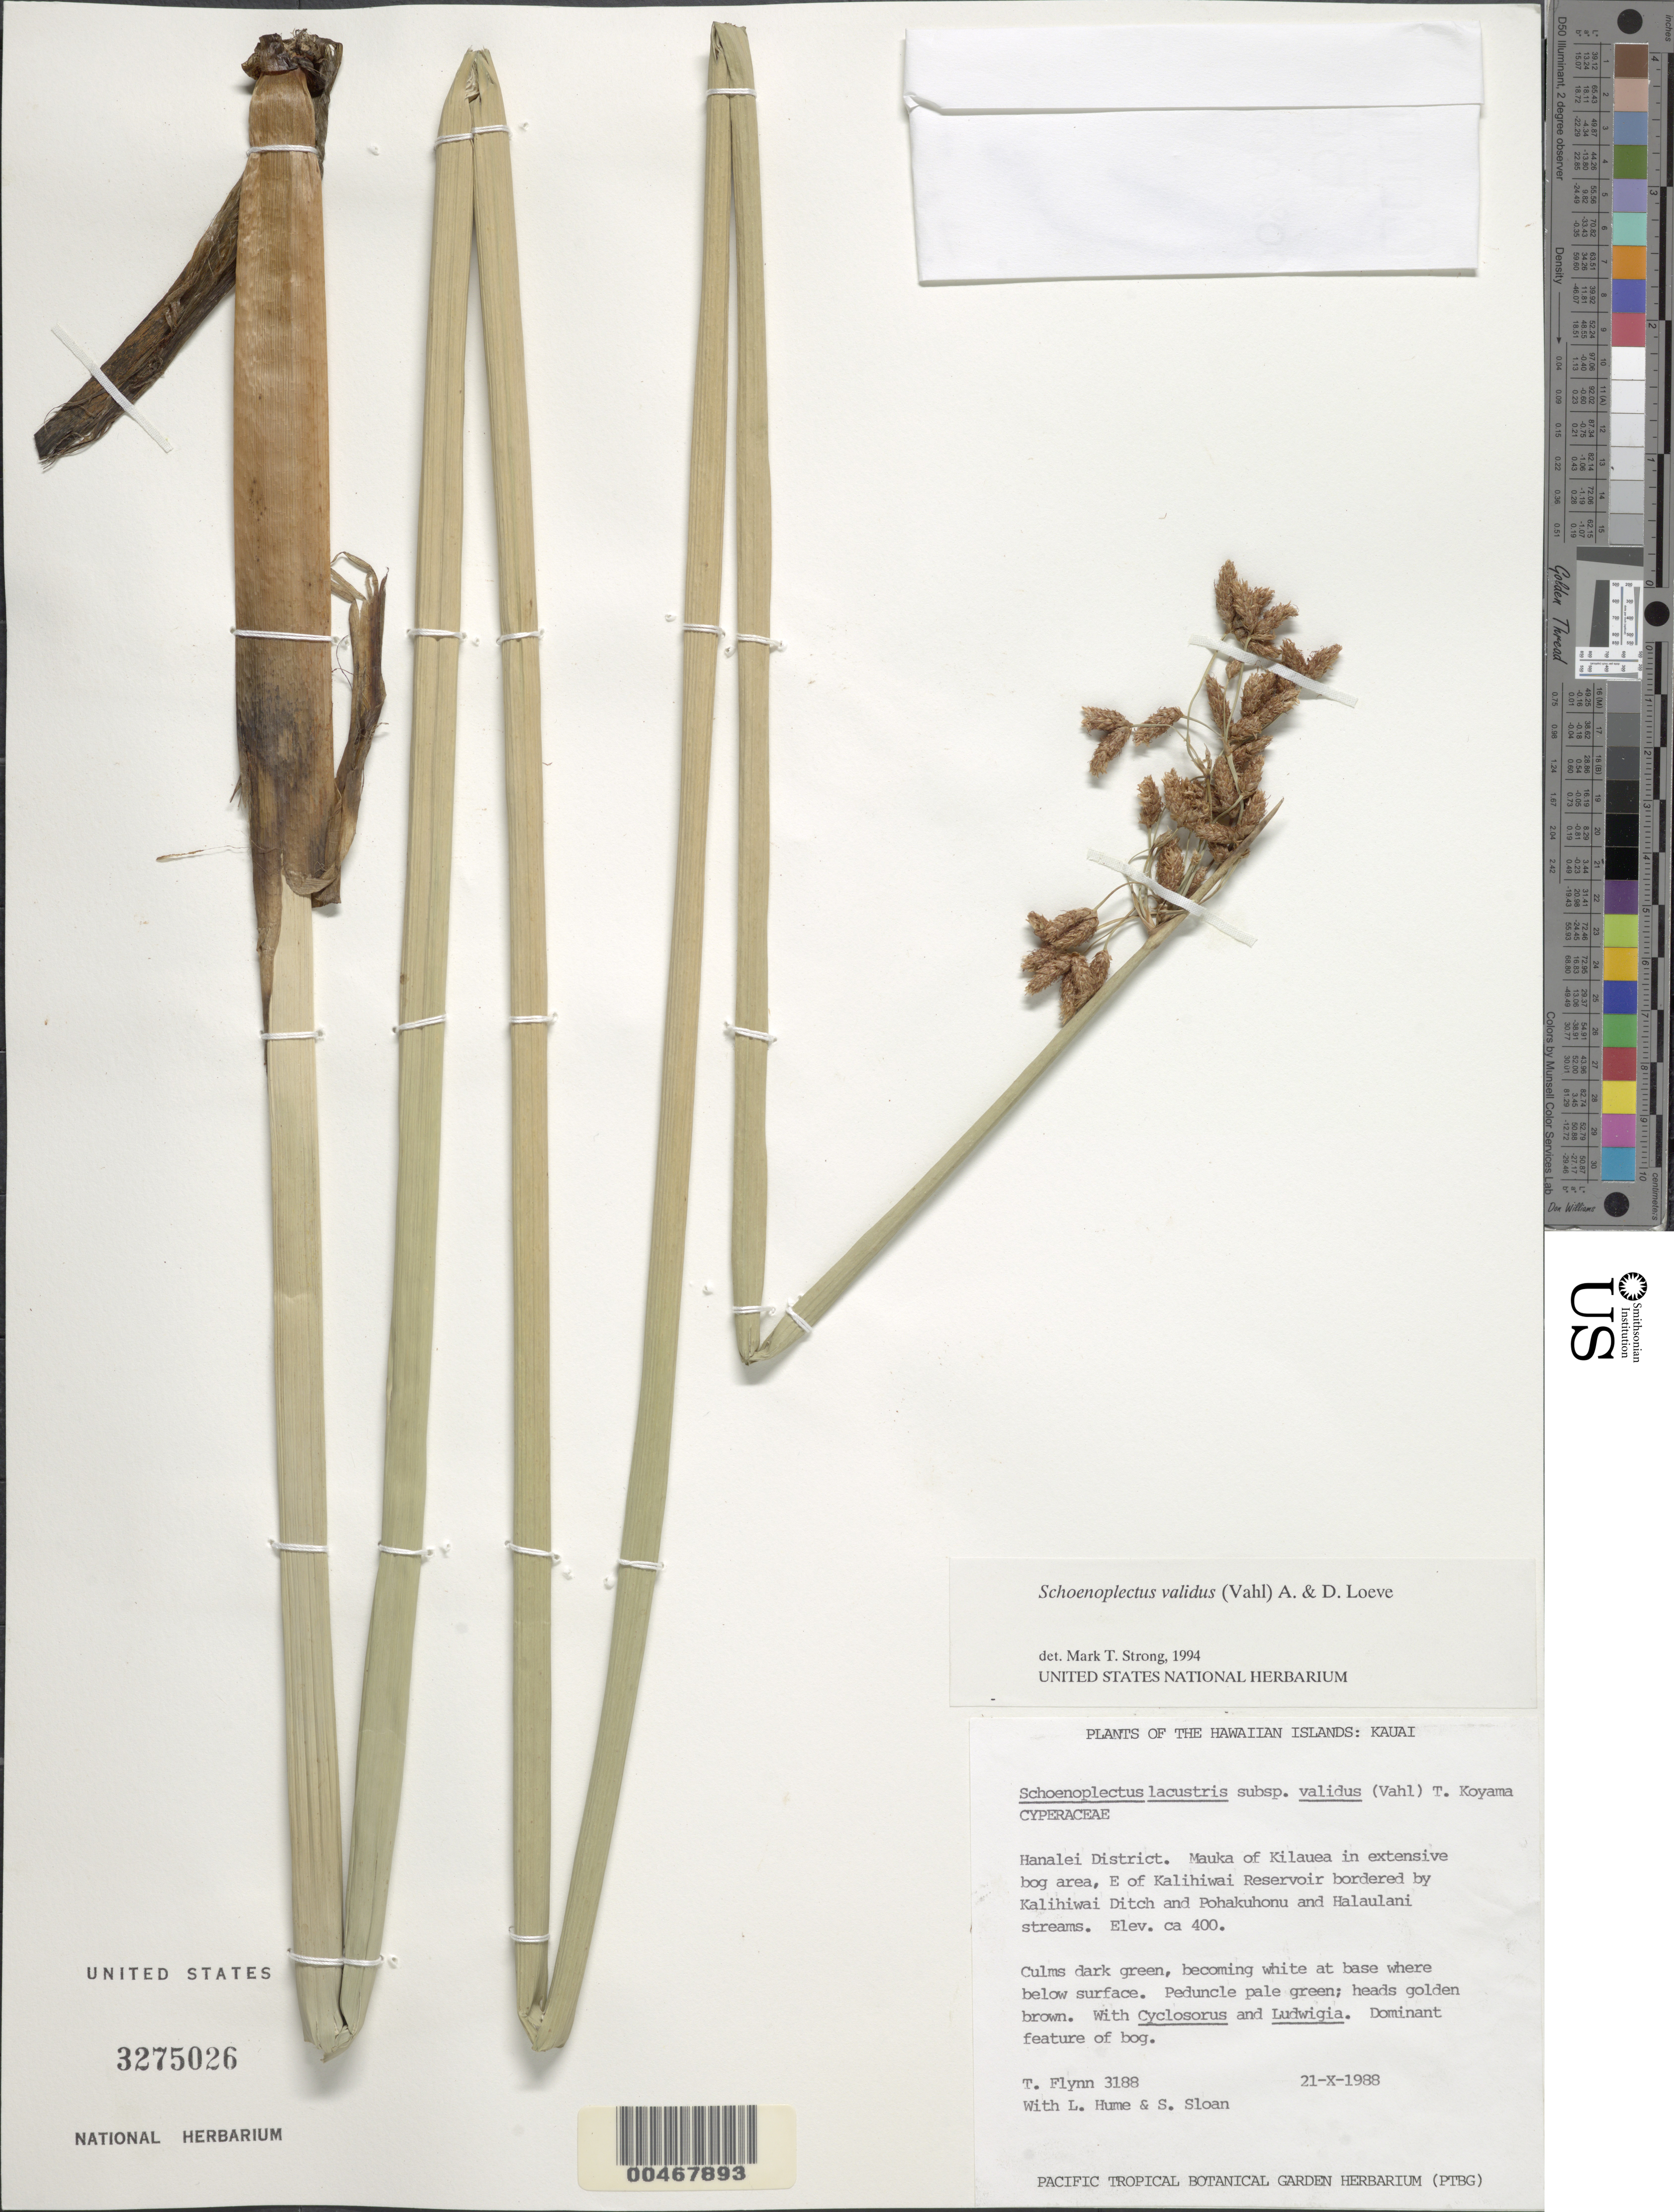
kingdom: Plantae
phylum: Tracheophyta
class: Liliopsida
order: Poales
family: Cyperaceae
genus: Schoenoplectus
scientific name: Schoenoplectus tabernaemontani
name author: (C.C. Gmel.) Palla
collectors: T. W. Flynn, L. Hume & S. Sloan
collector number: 3188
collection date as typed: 21 Dec 1988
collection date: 1988-12-21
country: United States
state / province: Hawaii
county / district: Kauai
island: Kaua'i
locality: Hanalei Dist., Mauka of Kilauea, E of Kalihiwai Reservoir bordered by Kalihiwai Distch and Pohakuhonu and Halaulani streams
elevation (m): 122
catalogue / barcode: US 3275026